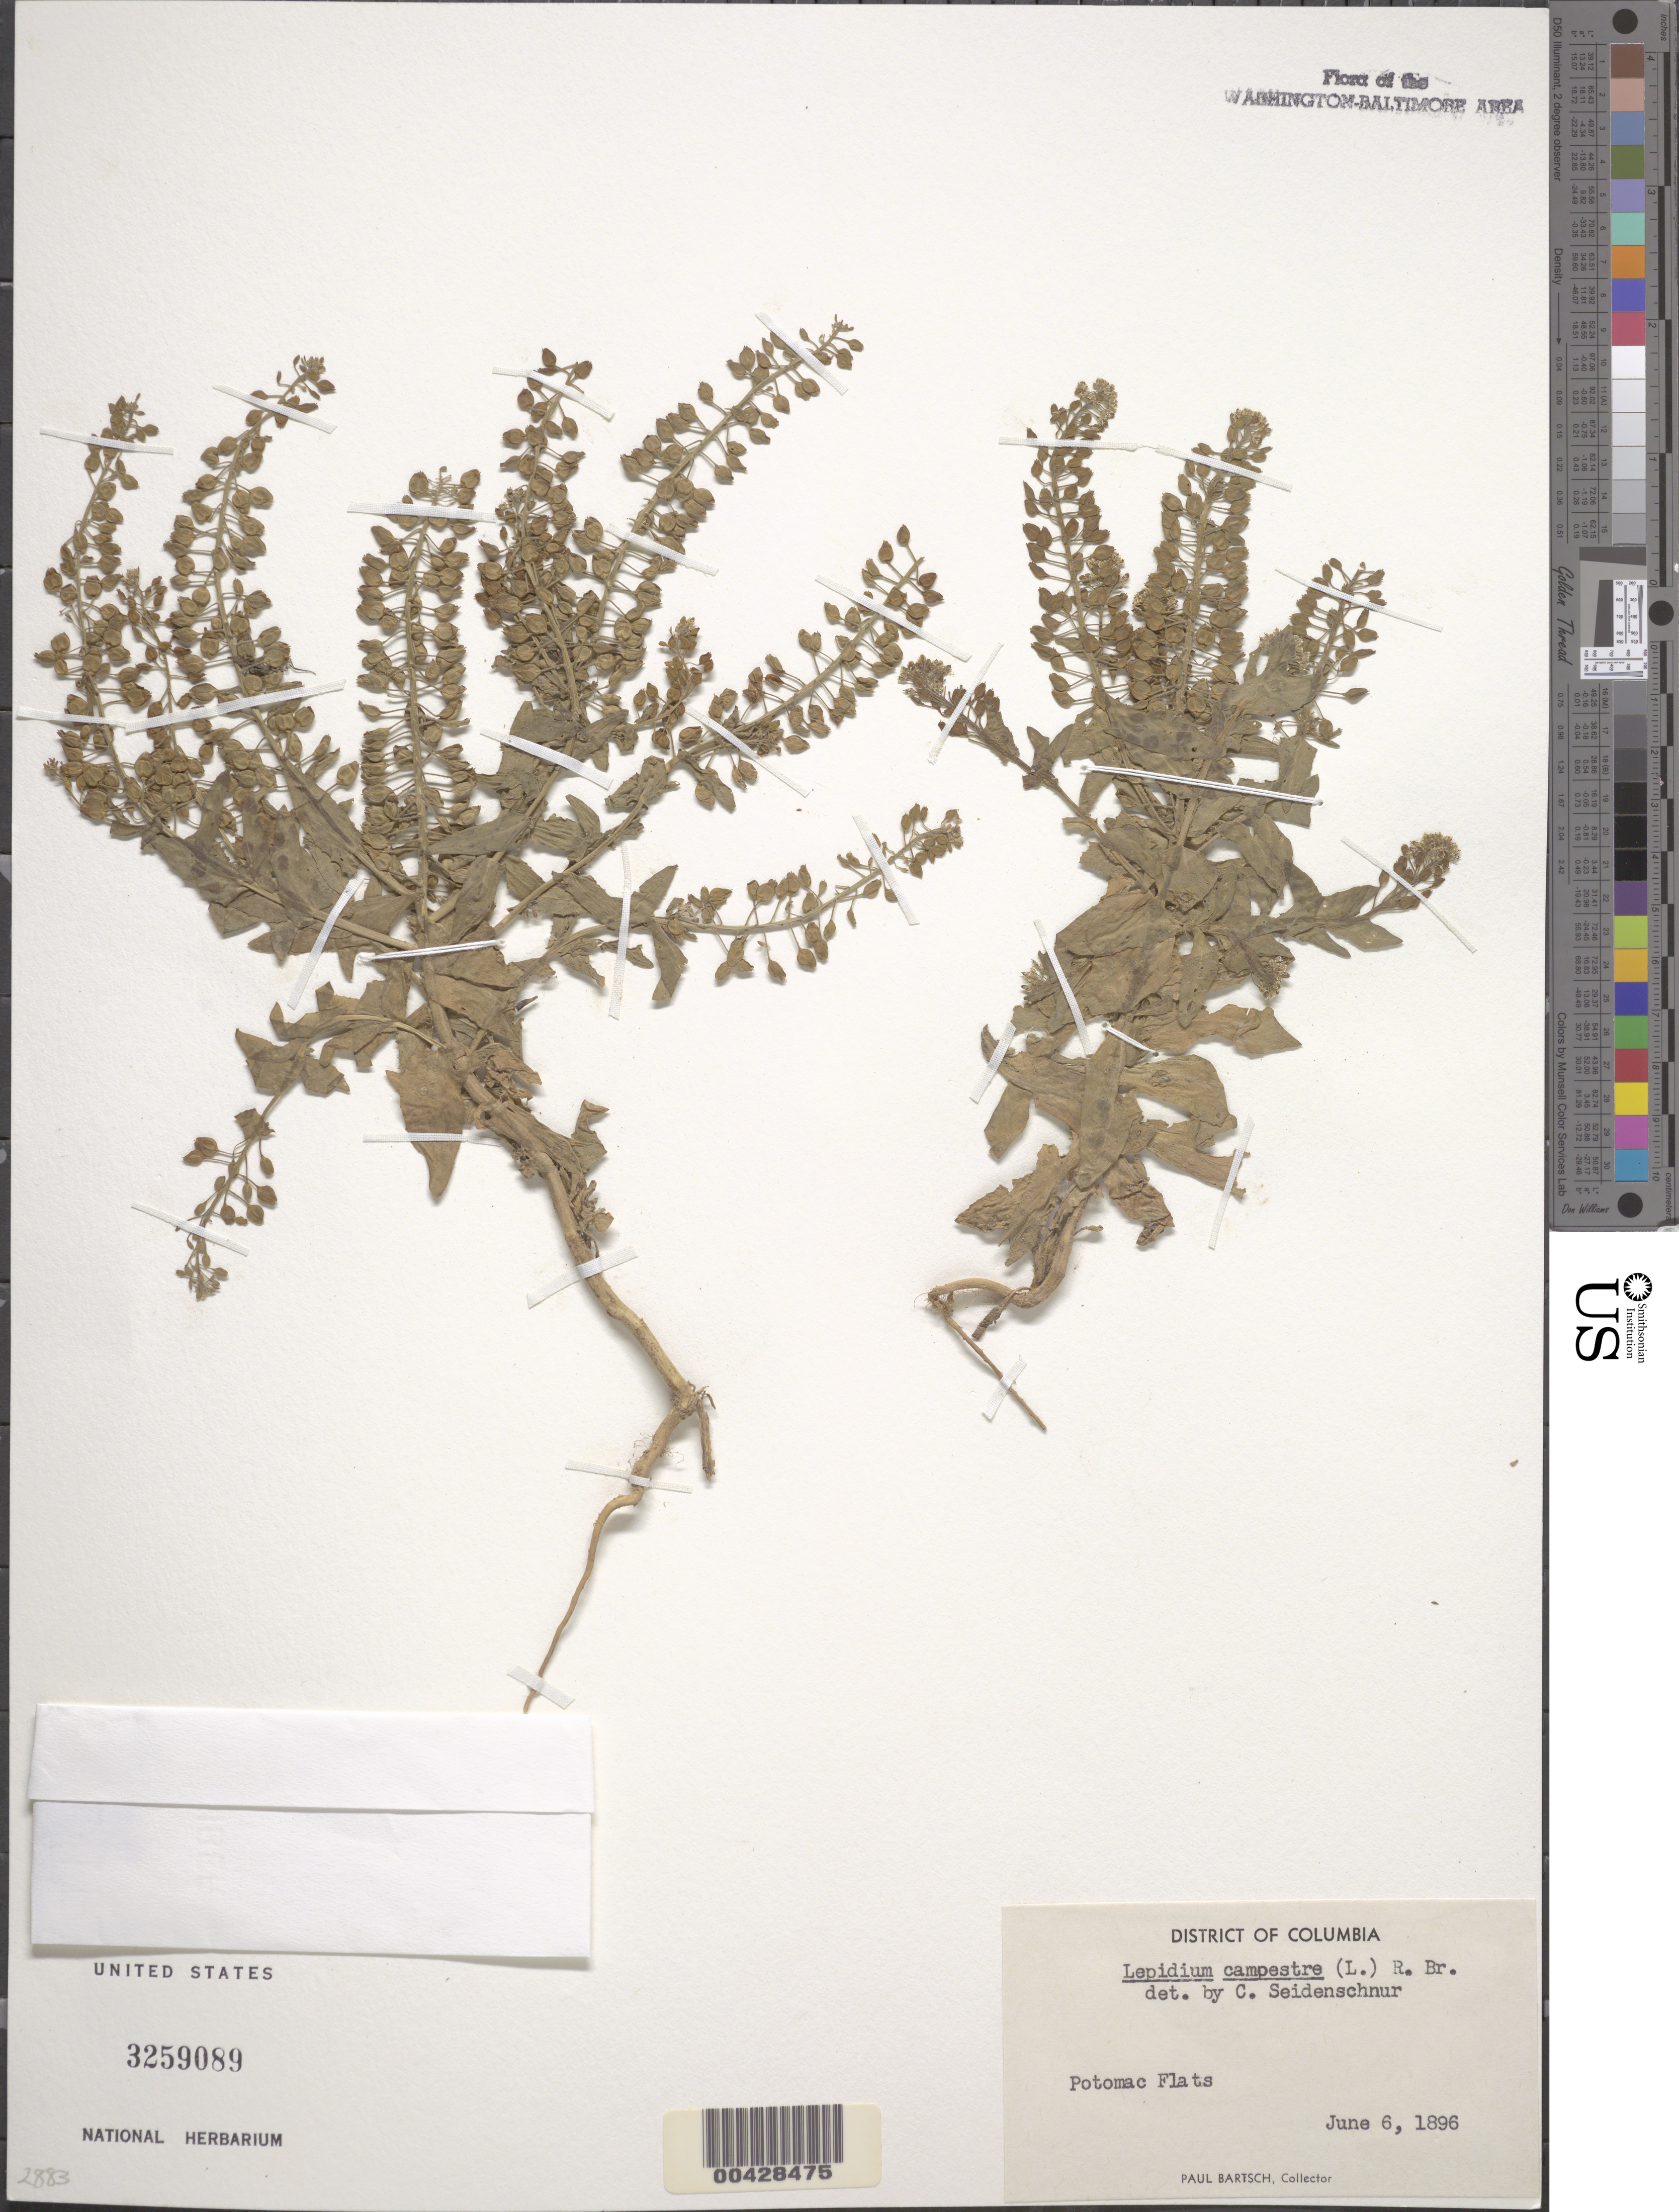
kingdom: Plantae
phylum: Tracheophyta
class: Magnoliopsida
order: Brassicales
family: Brassicaceae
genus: Lepidium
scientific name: Lepidium campestre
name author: (L.) W.T. Aiton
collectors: P. Bartsch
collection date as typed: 06 Jun 1896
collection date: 1896-06-06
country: United States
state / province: District of Columbia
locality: Potomac flats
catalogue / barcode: US 3259089